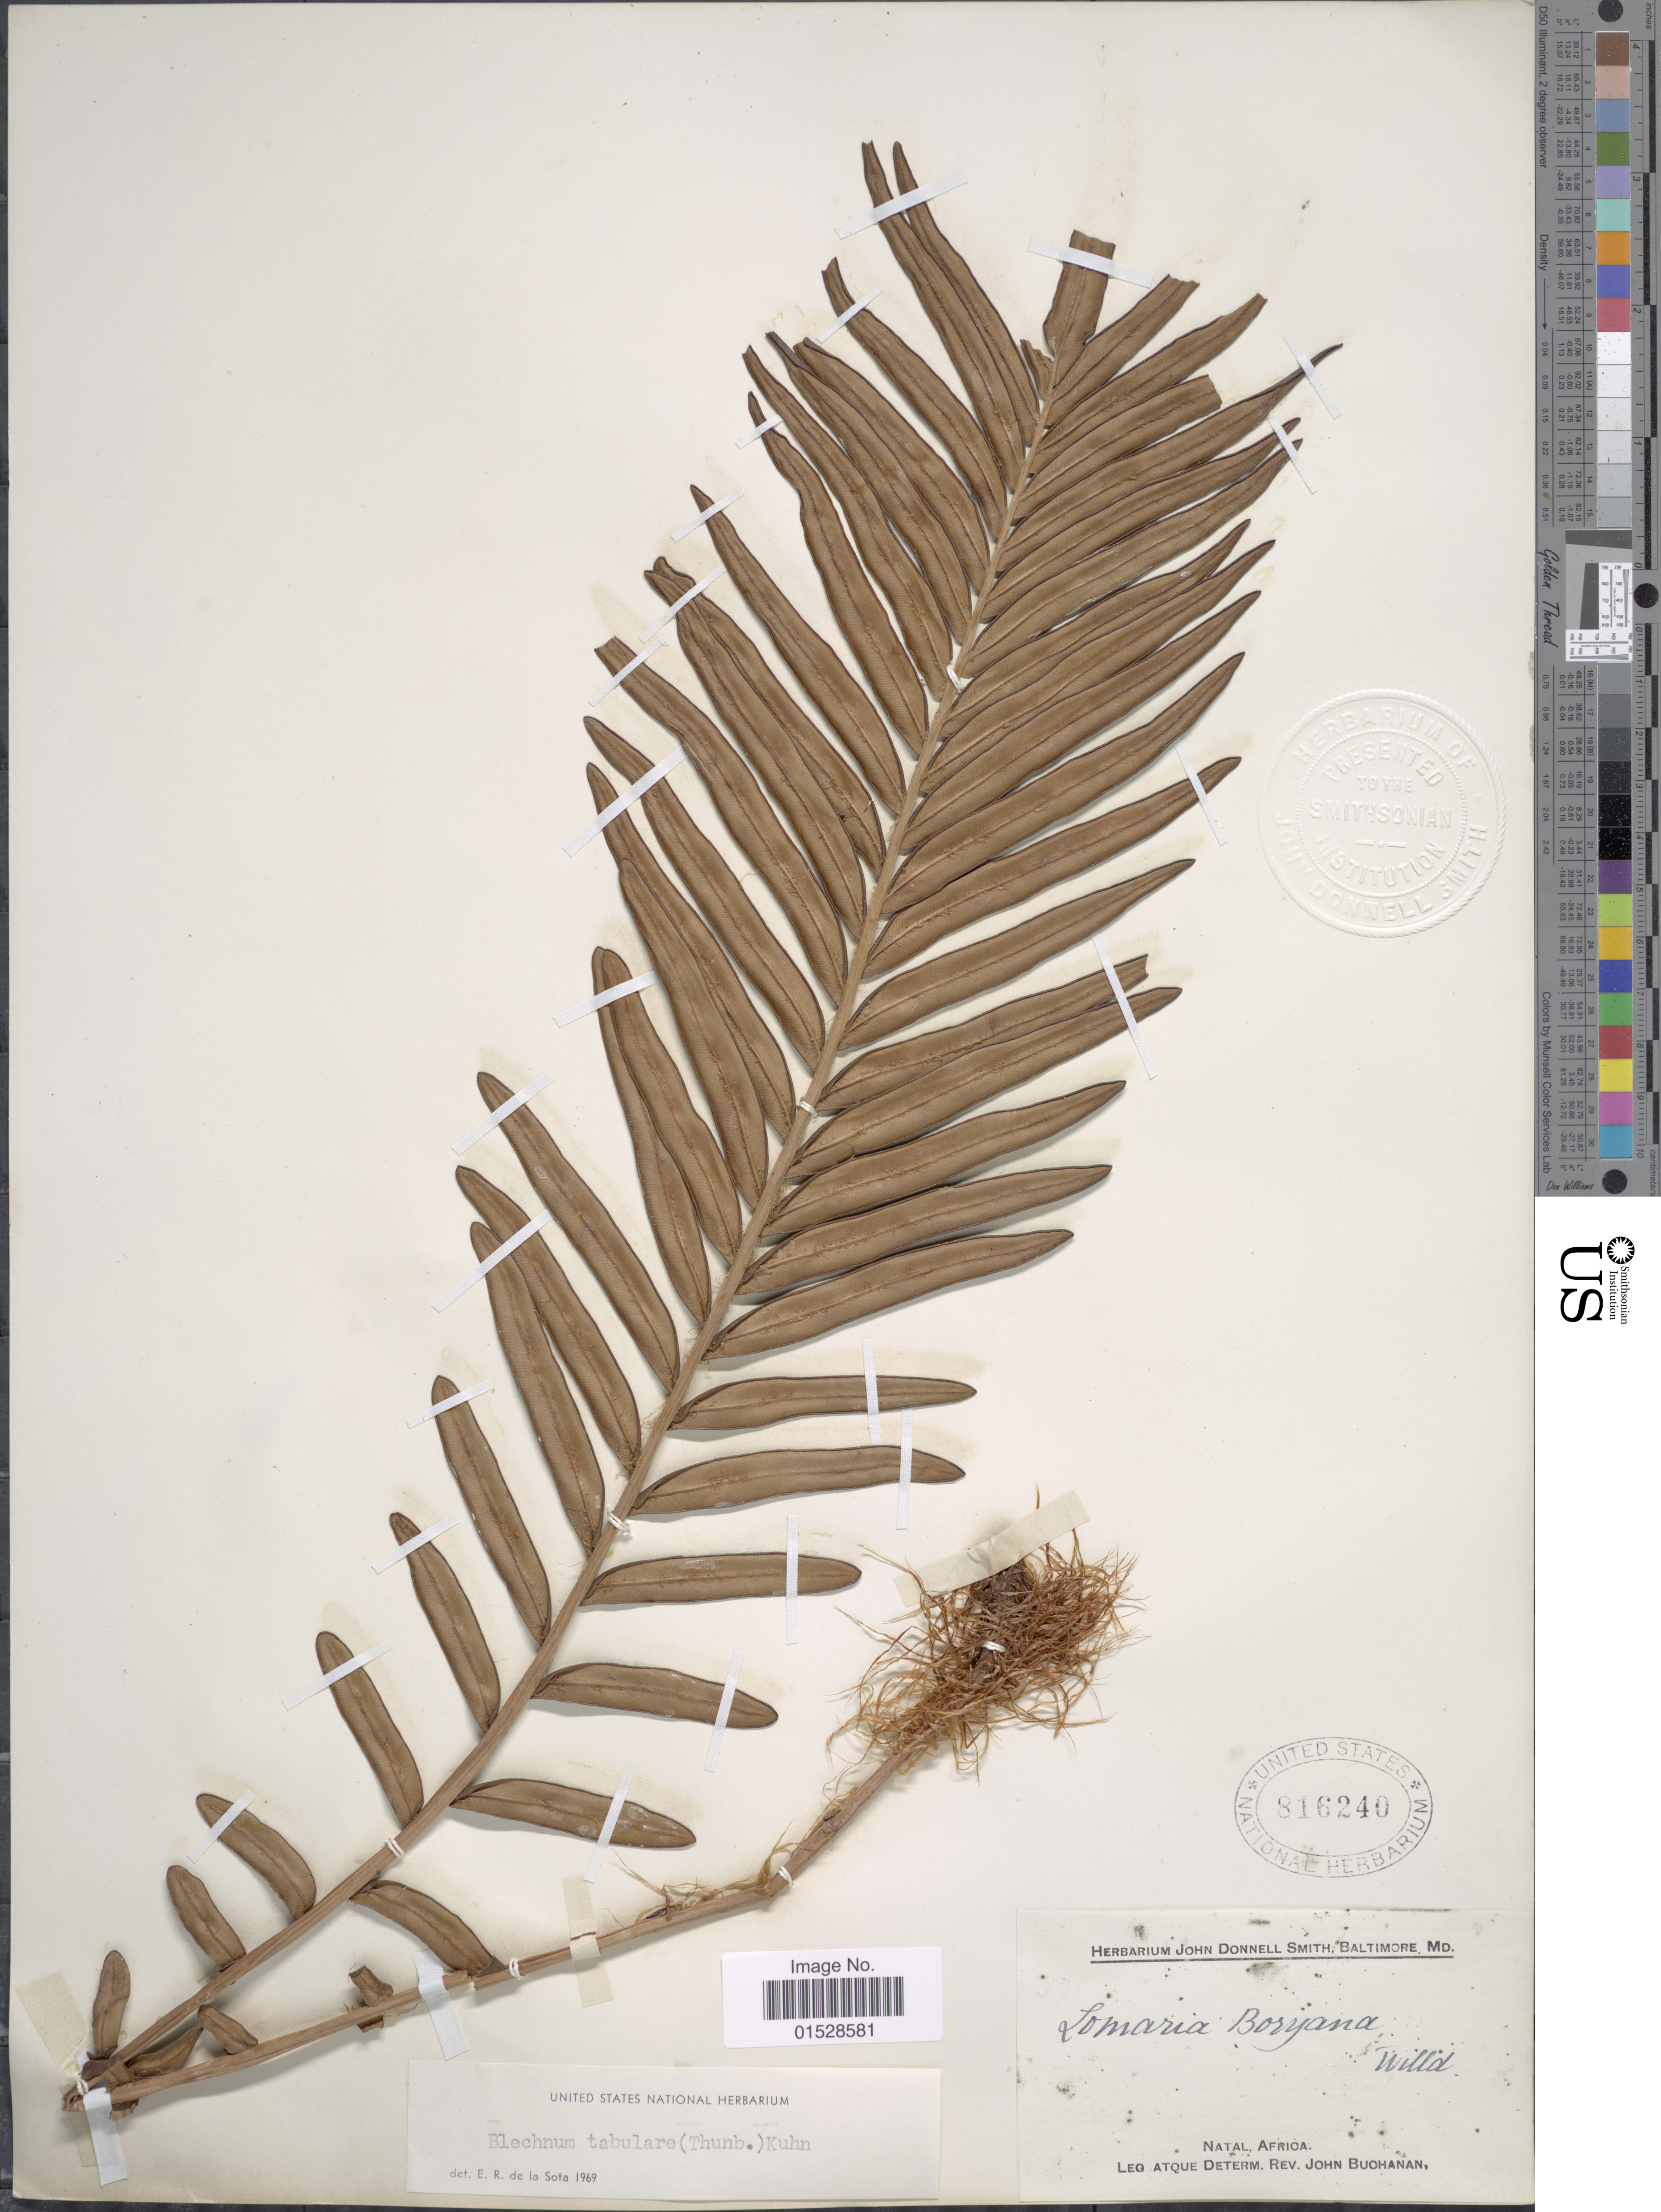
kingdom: Plantae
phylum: Tracheophyta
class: Polypodiopsida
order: Polypodiales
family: Blechnaceae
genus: Blechnum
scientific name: Blechnum tabulare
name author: (Thunb.) Kuhn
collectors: J. Buchanan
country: South Africa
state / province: KwaZulu-Natal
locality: Natal, Africa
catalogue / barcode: US 816240